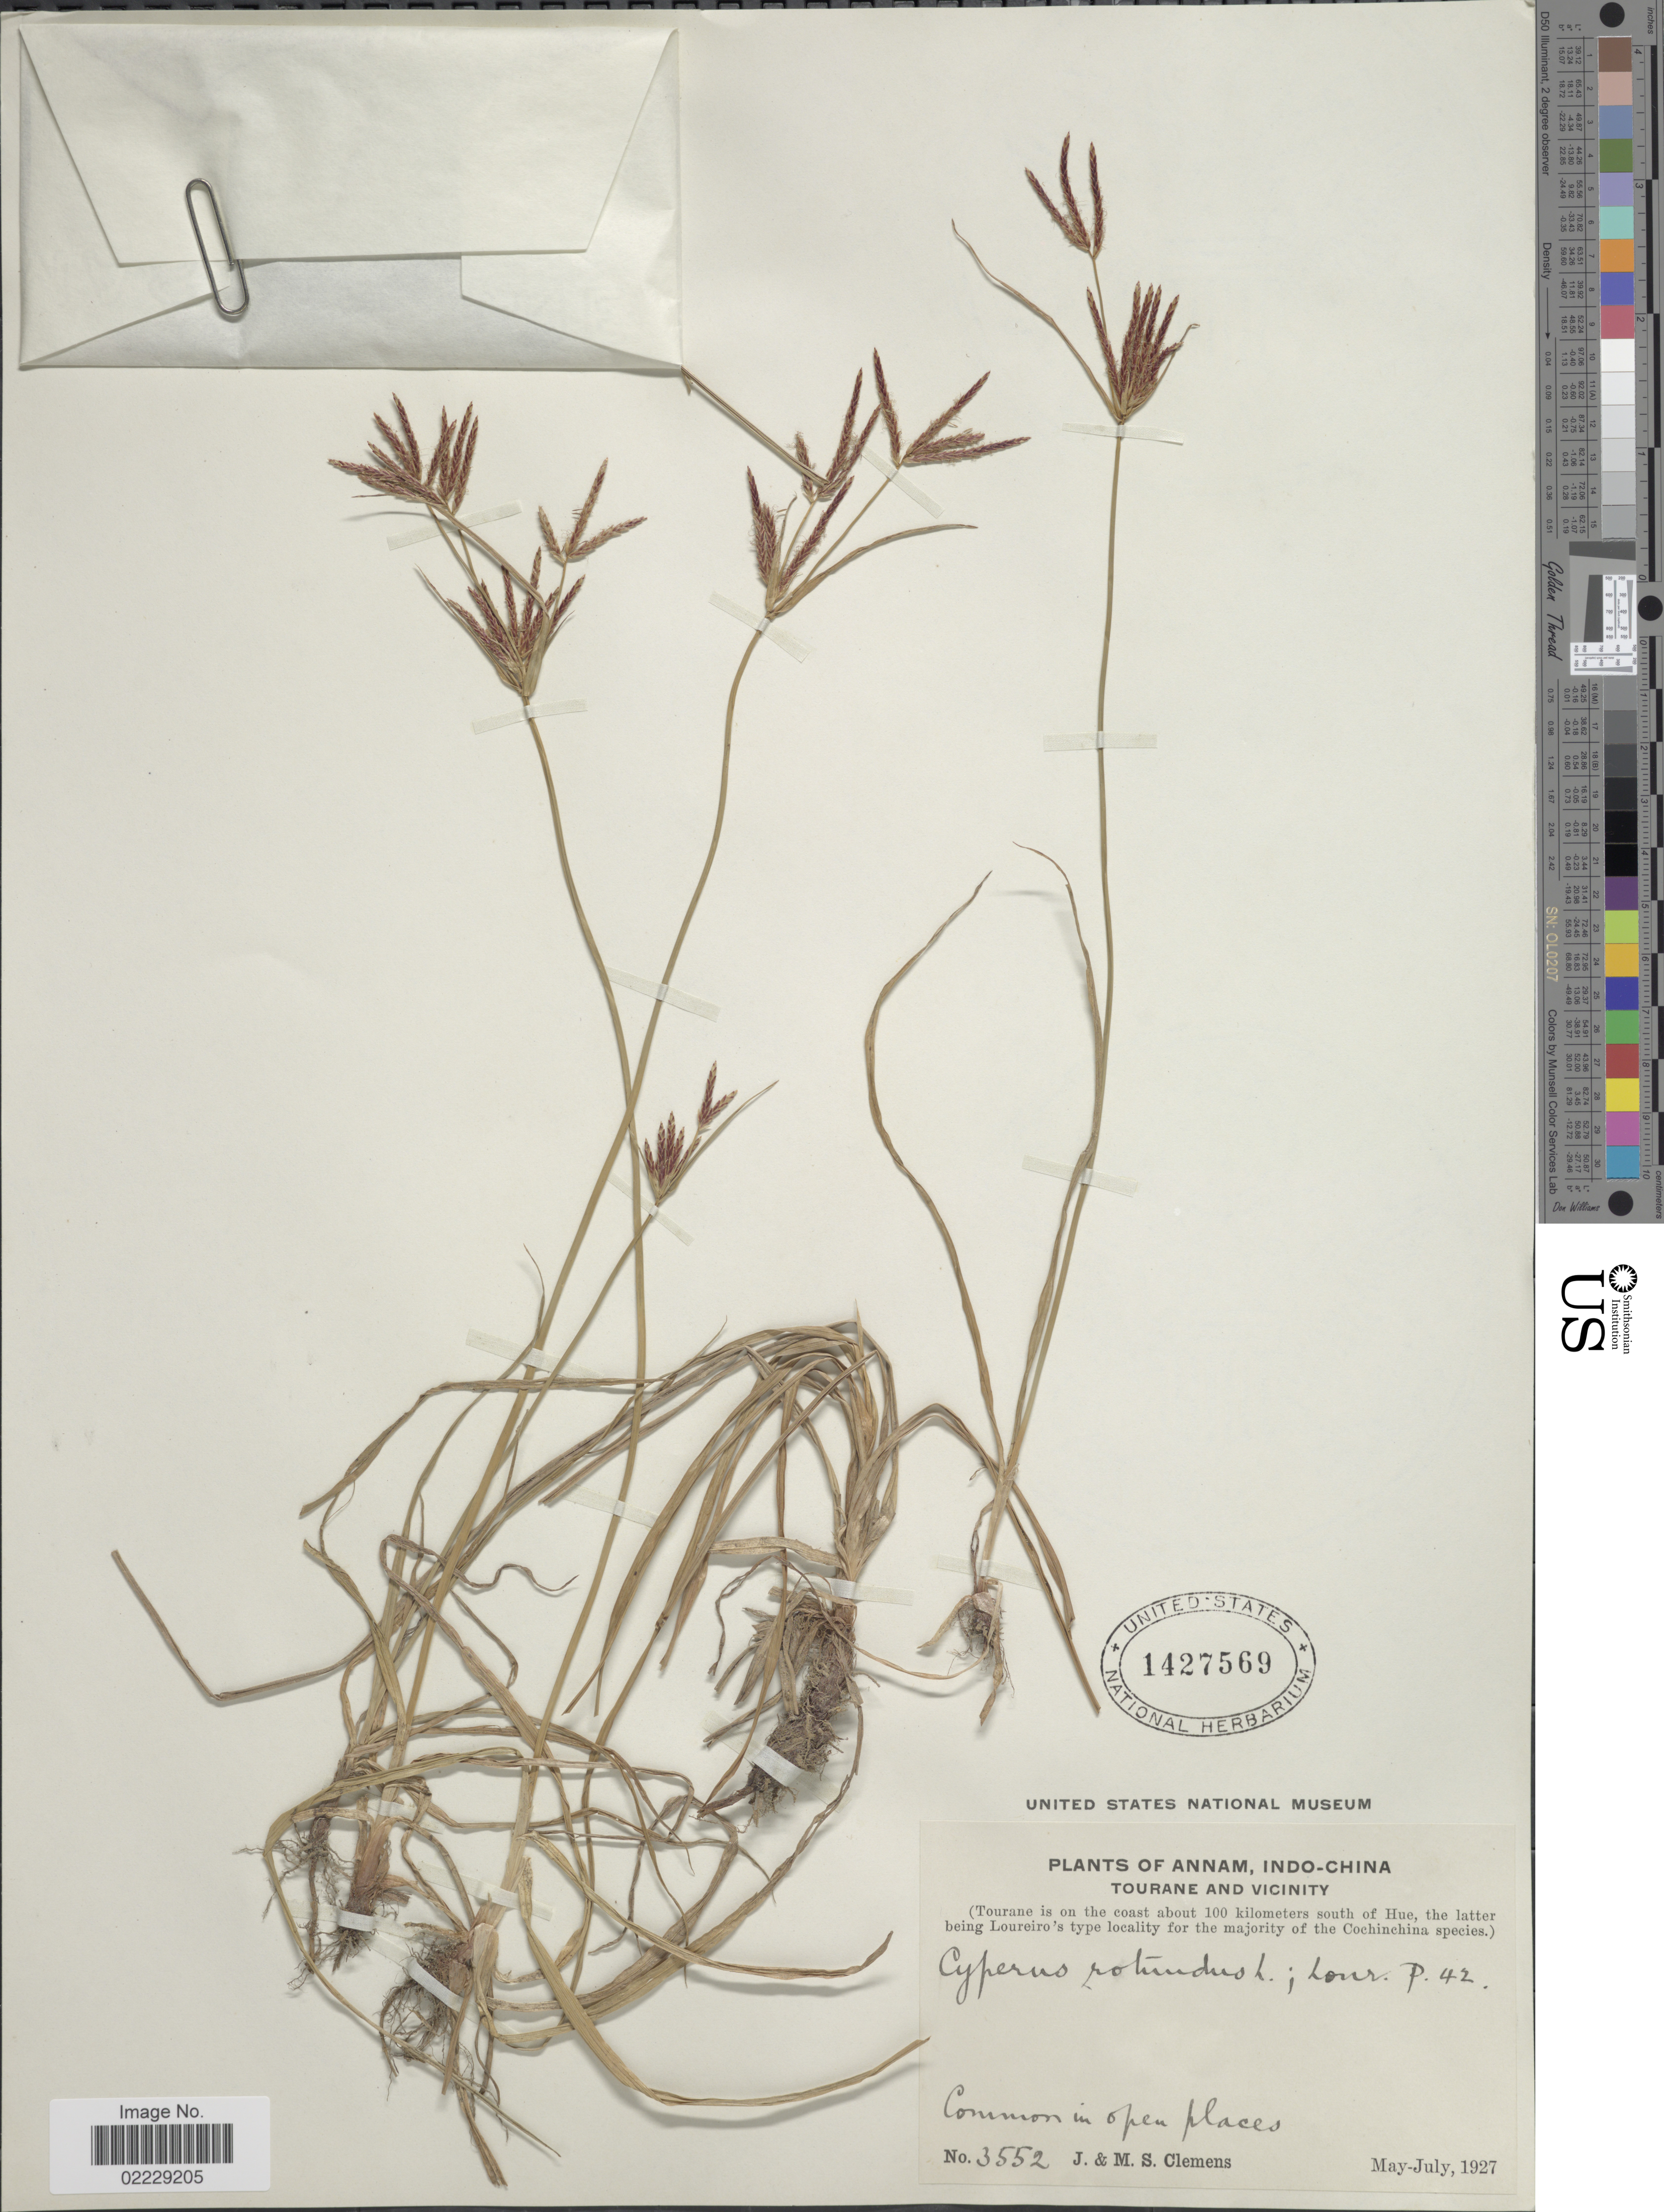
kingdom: Plantae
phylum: Tracheophyta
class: Liliopsida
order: Poales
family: Cyperaceae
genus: Cyperus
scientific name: Cyperus rotundus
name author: L.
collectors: J. Clemens & M. S. Clemens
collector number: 3552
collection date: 1927-05/1927-07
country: Vietnam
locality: Indo-China, Annam, Tourane and Vicinity (Tourane is on the coast about 100 kilometers south of Hue)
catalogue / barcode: US 1427569